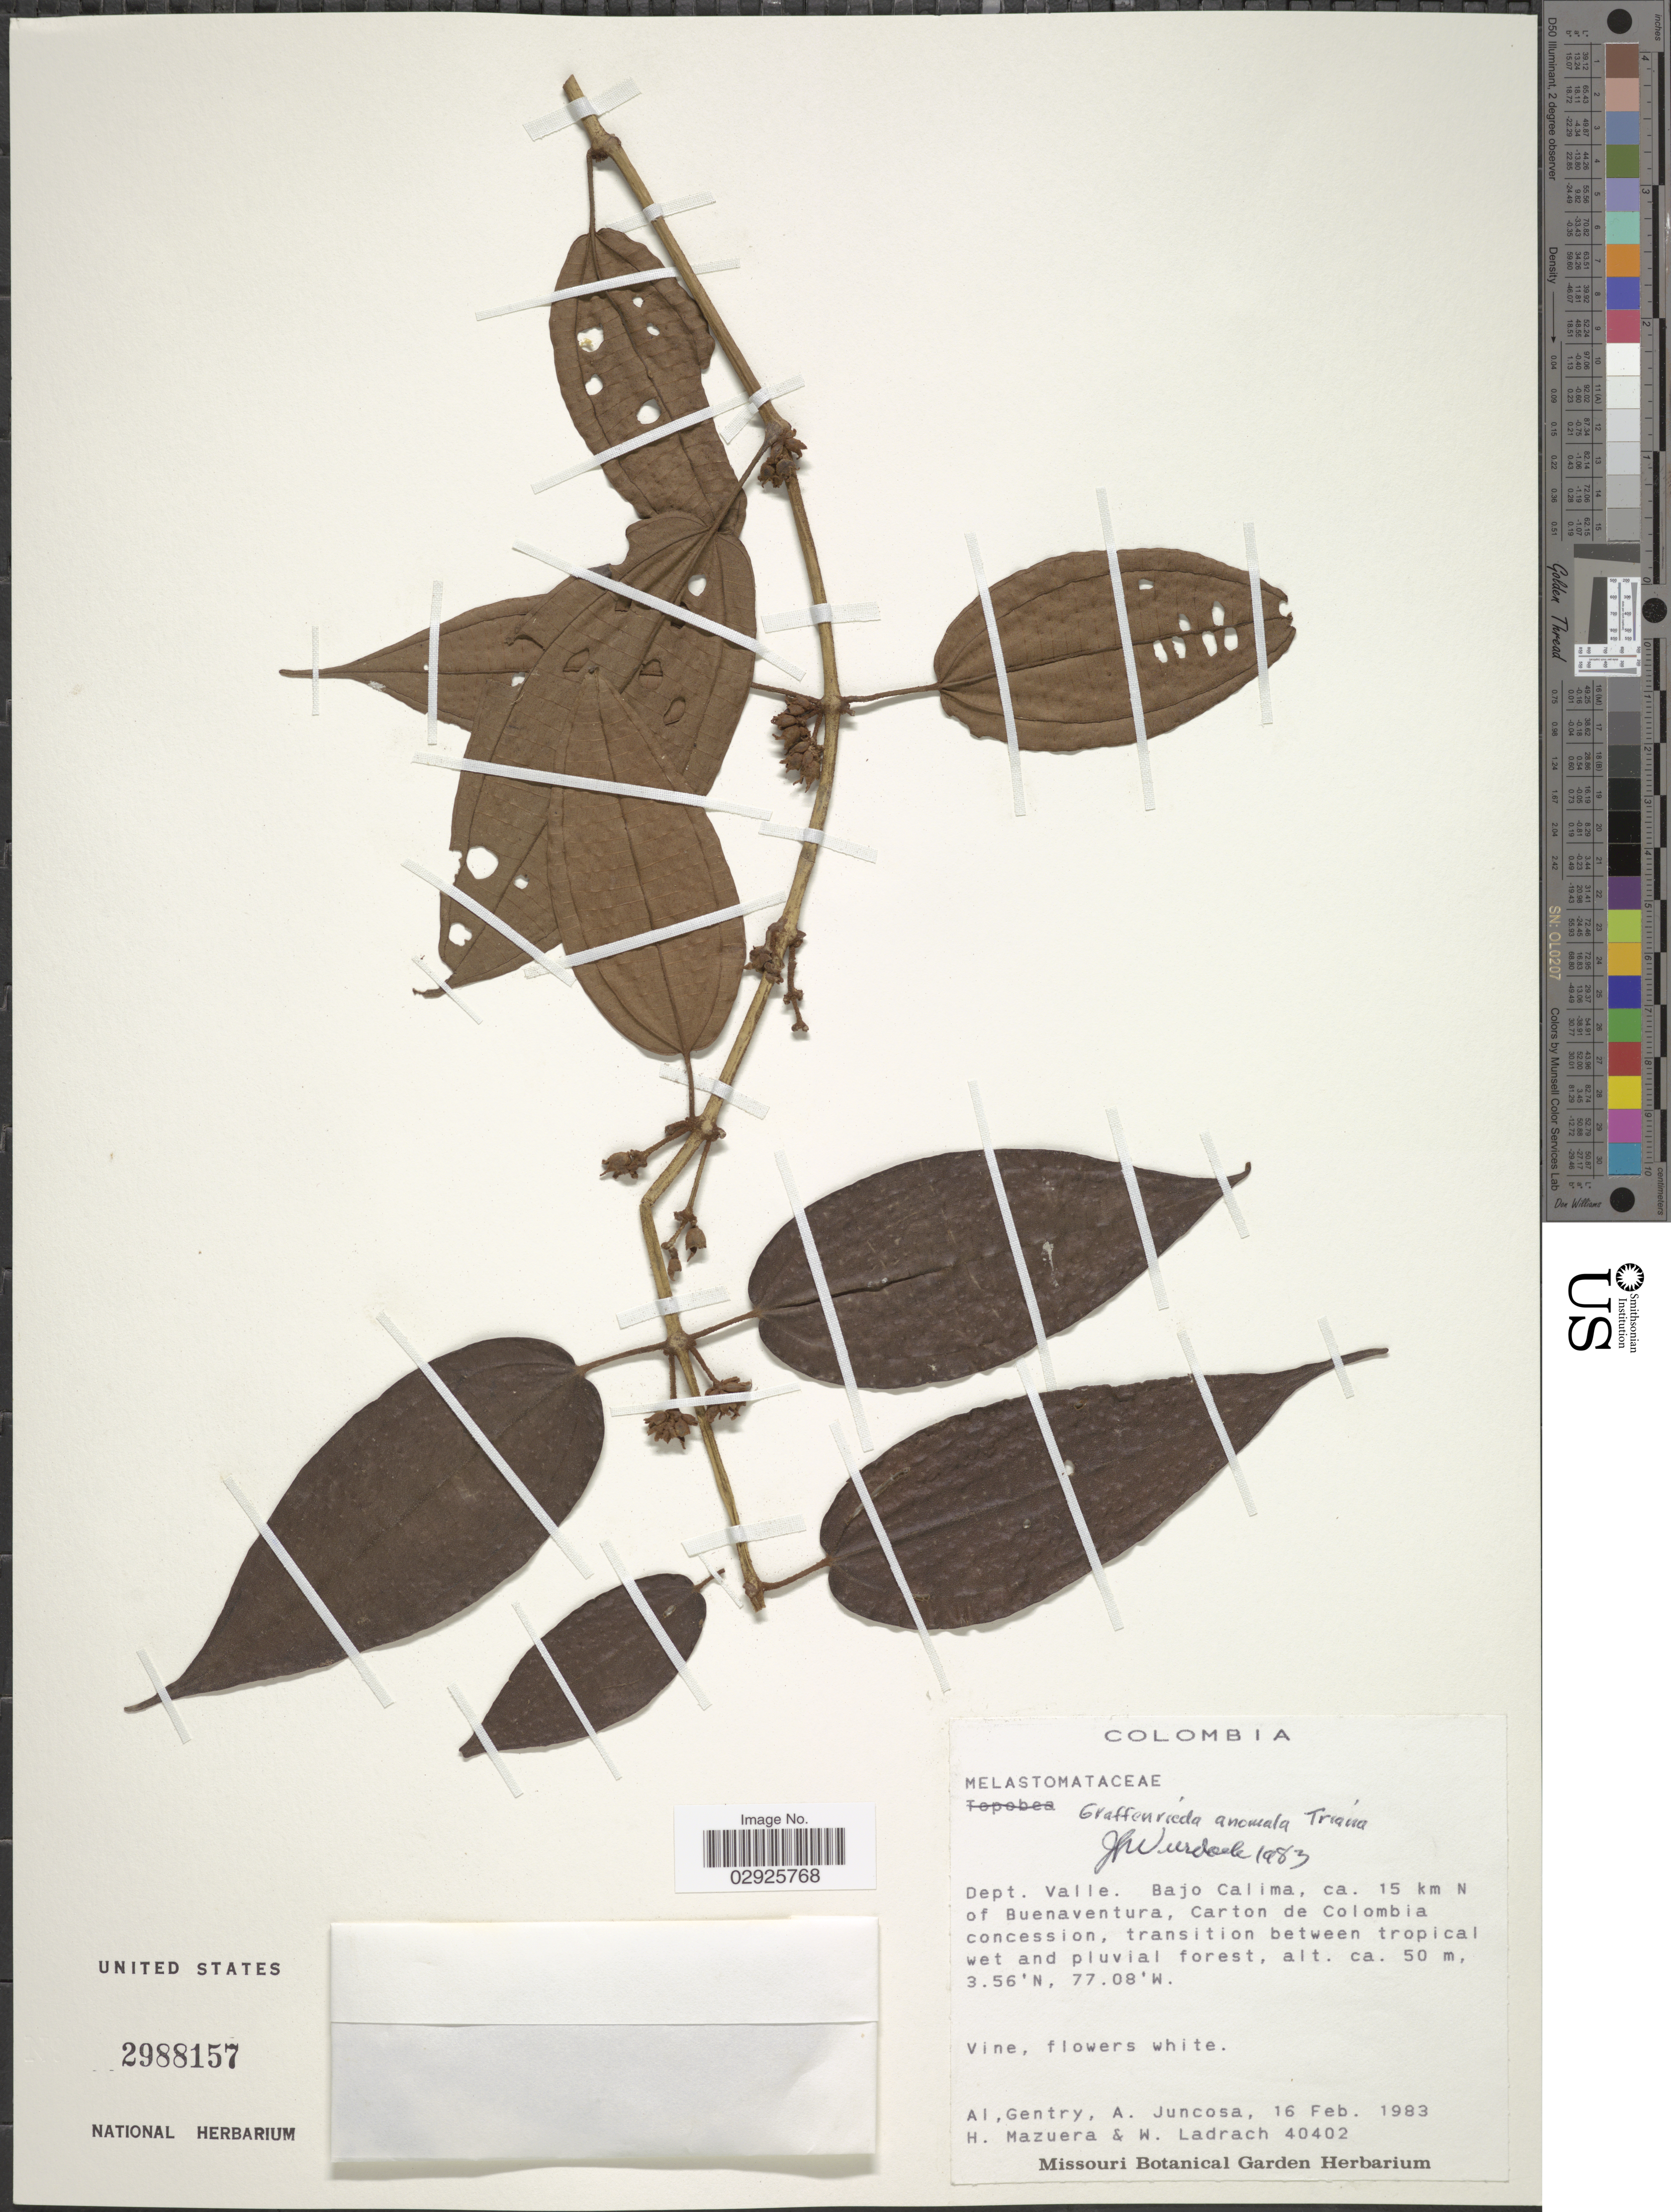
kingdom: Plantae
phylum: Tracheophyta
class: Magnoliopsida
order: Myrtales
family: Melastomataceae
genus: Graffenrieda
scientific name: Graffenrieda anomala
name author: Triana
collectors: A. H. Gentry, A. Juncosa, H. Mazuera & W. Ladrach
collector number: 40402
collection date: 1983-02-16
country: Colombia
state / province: Valle del Cauca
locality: Dept. Valle. Bajo Calima, ca. 15 km N of Buenaventura, Carton de Colombia concession.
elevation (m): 50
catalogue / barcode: US 2988157